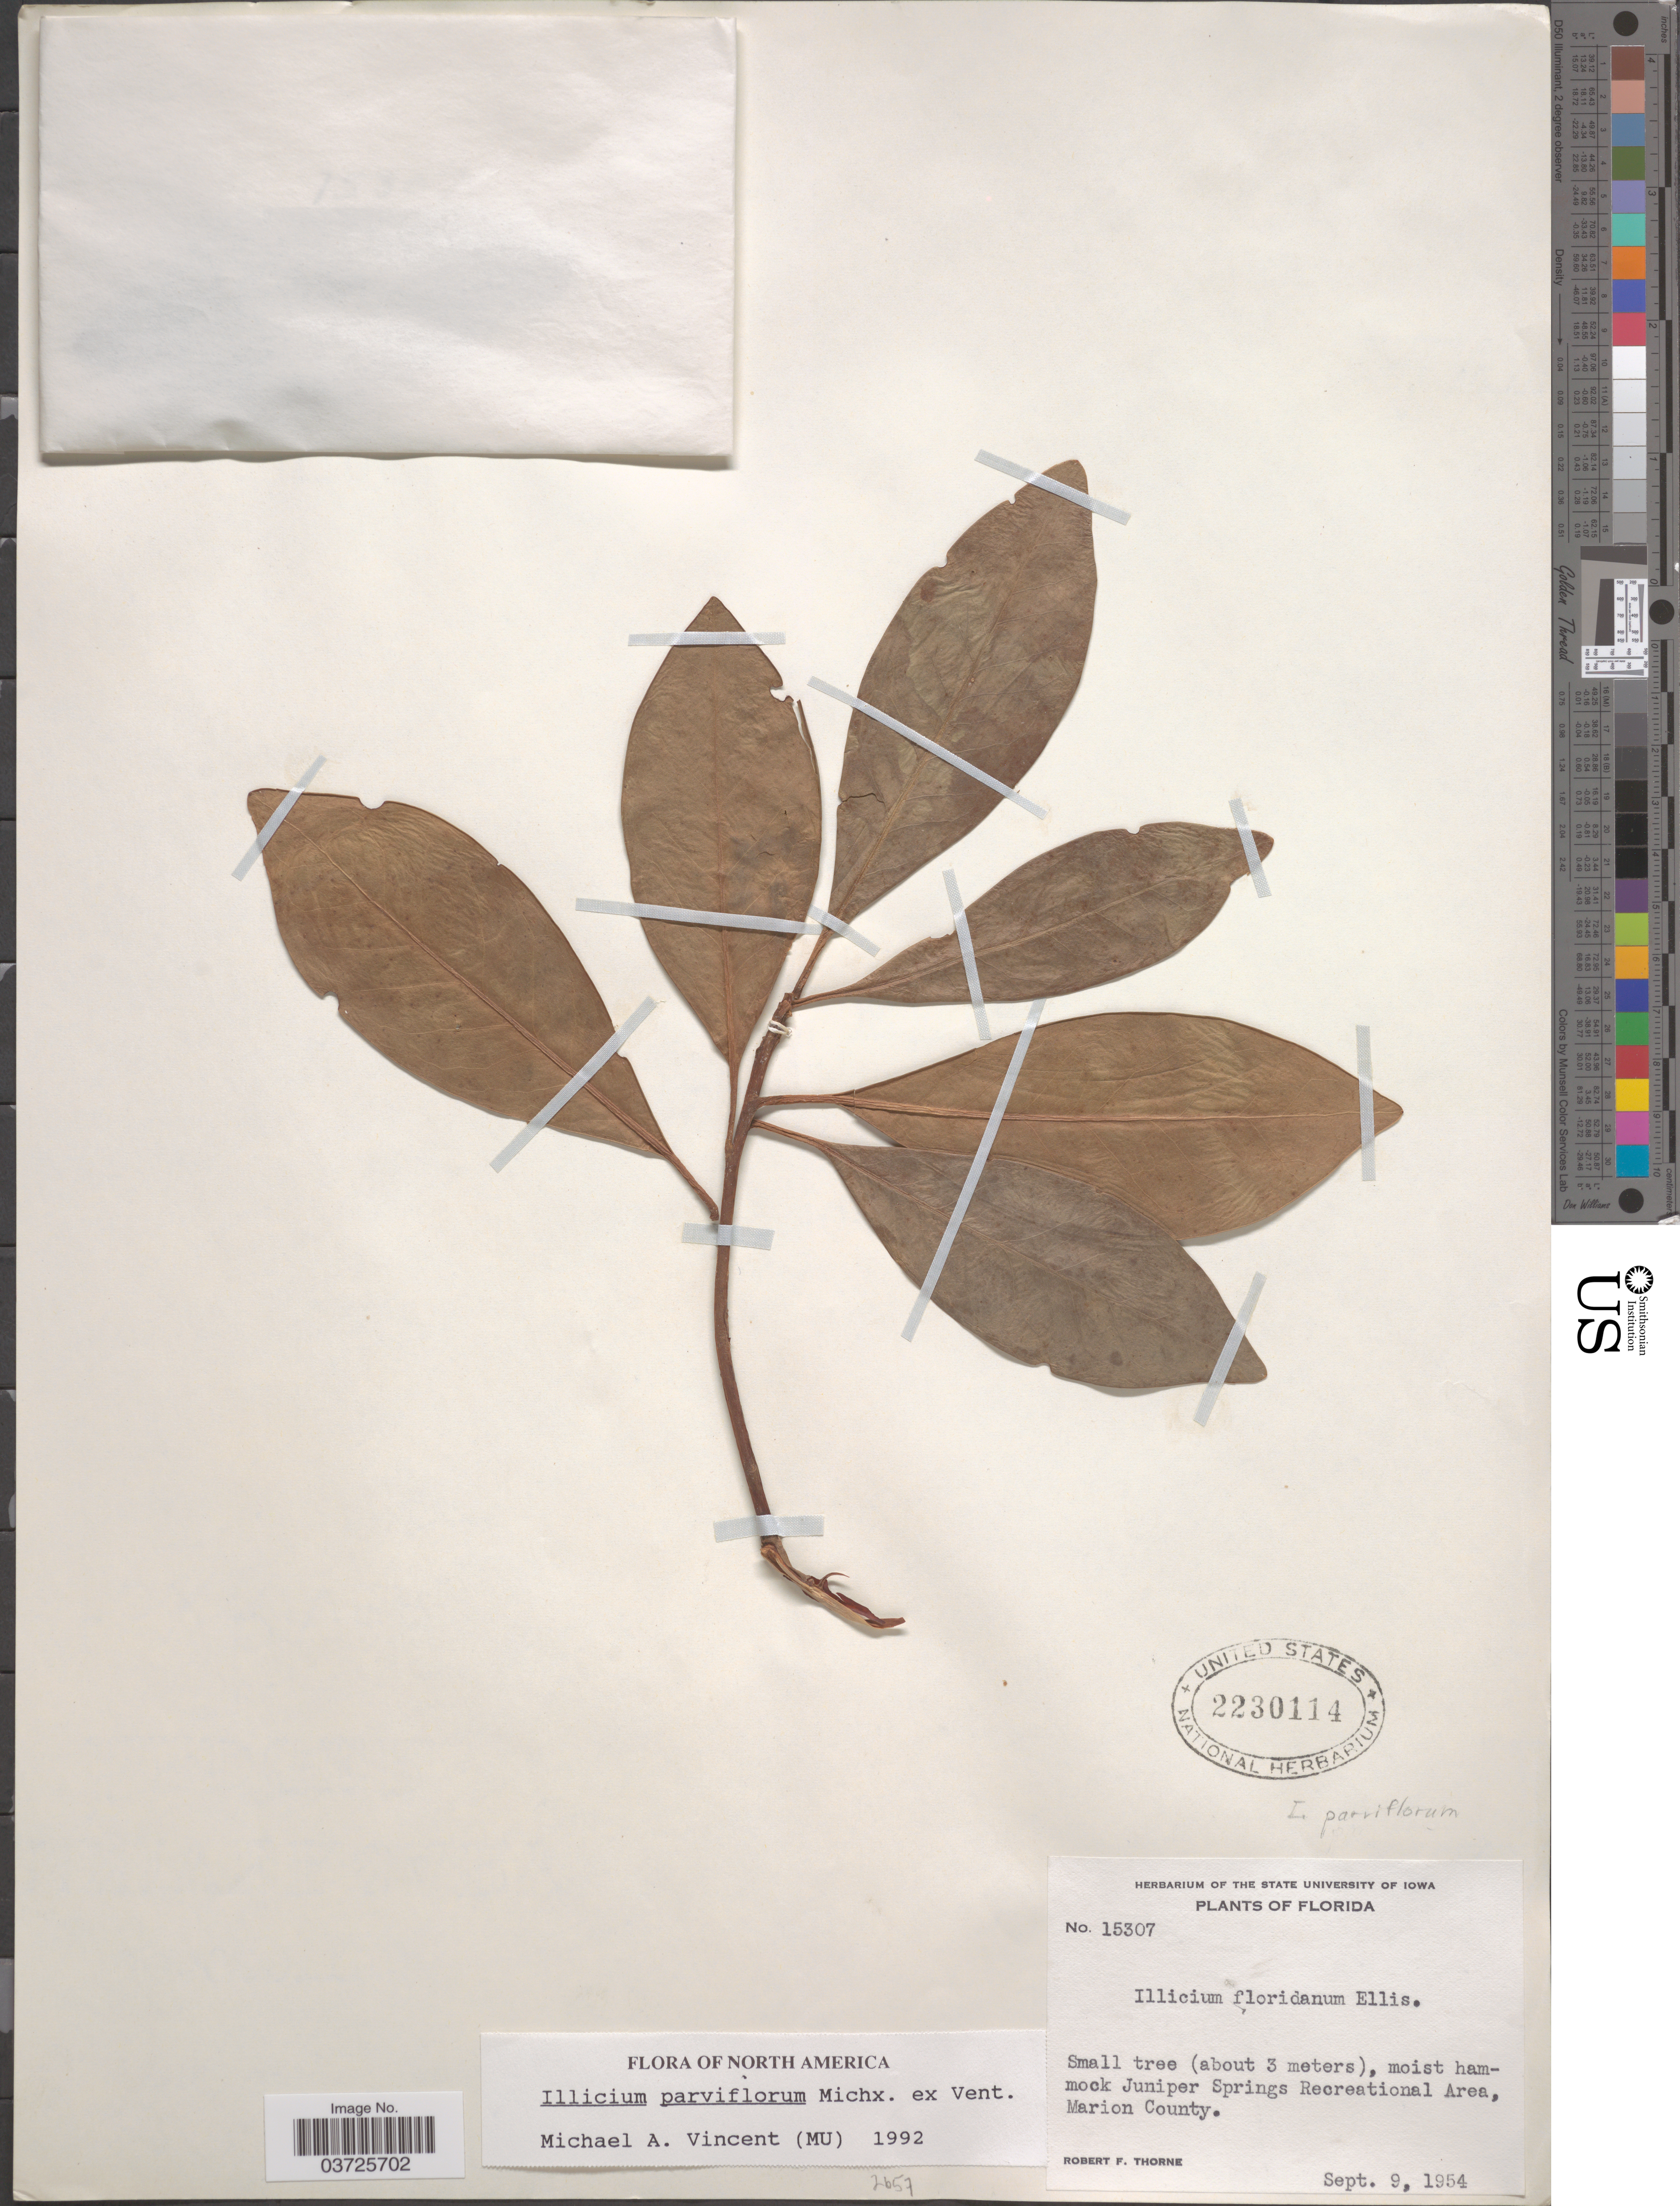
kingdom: Plantae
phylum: Tracheophyta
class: Magnoliopsida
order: Austrobaileyales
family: Schisandraceae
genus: Illicium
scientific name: Illicium parviflorum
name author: Michx. ex Vent.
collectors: R. F. Thorne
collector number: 15307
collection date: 1954-09-09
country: United States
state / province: Florida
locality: Moist hammock Juniper Springs Recreational Area, Marion County.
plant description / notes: Fruit temporarily sampled for micro-CT scanning.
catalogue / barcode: US 2230114